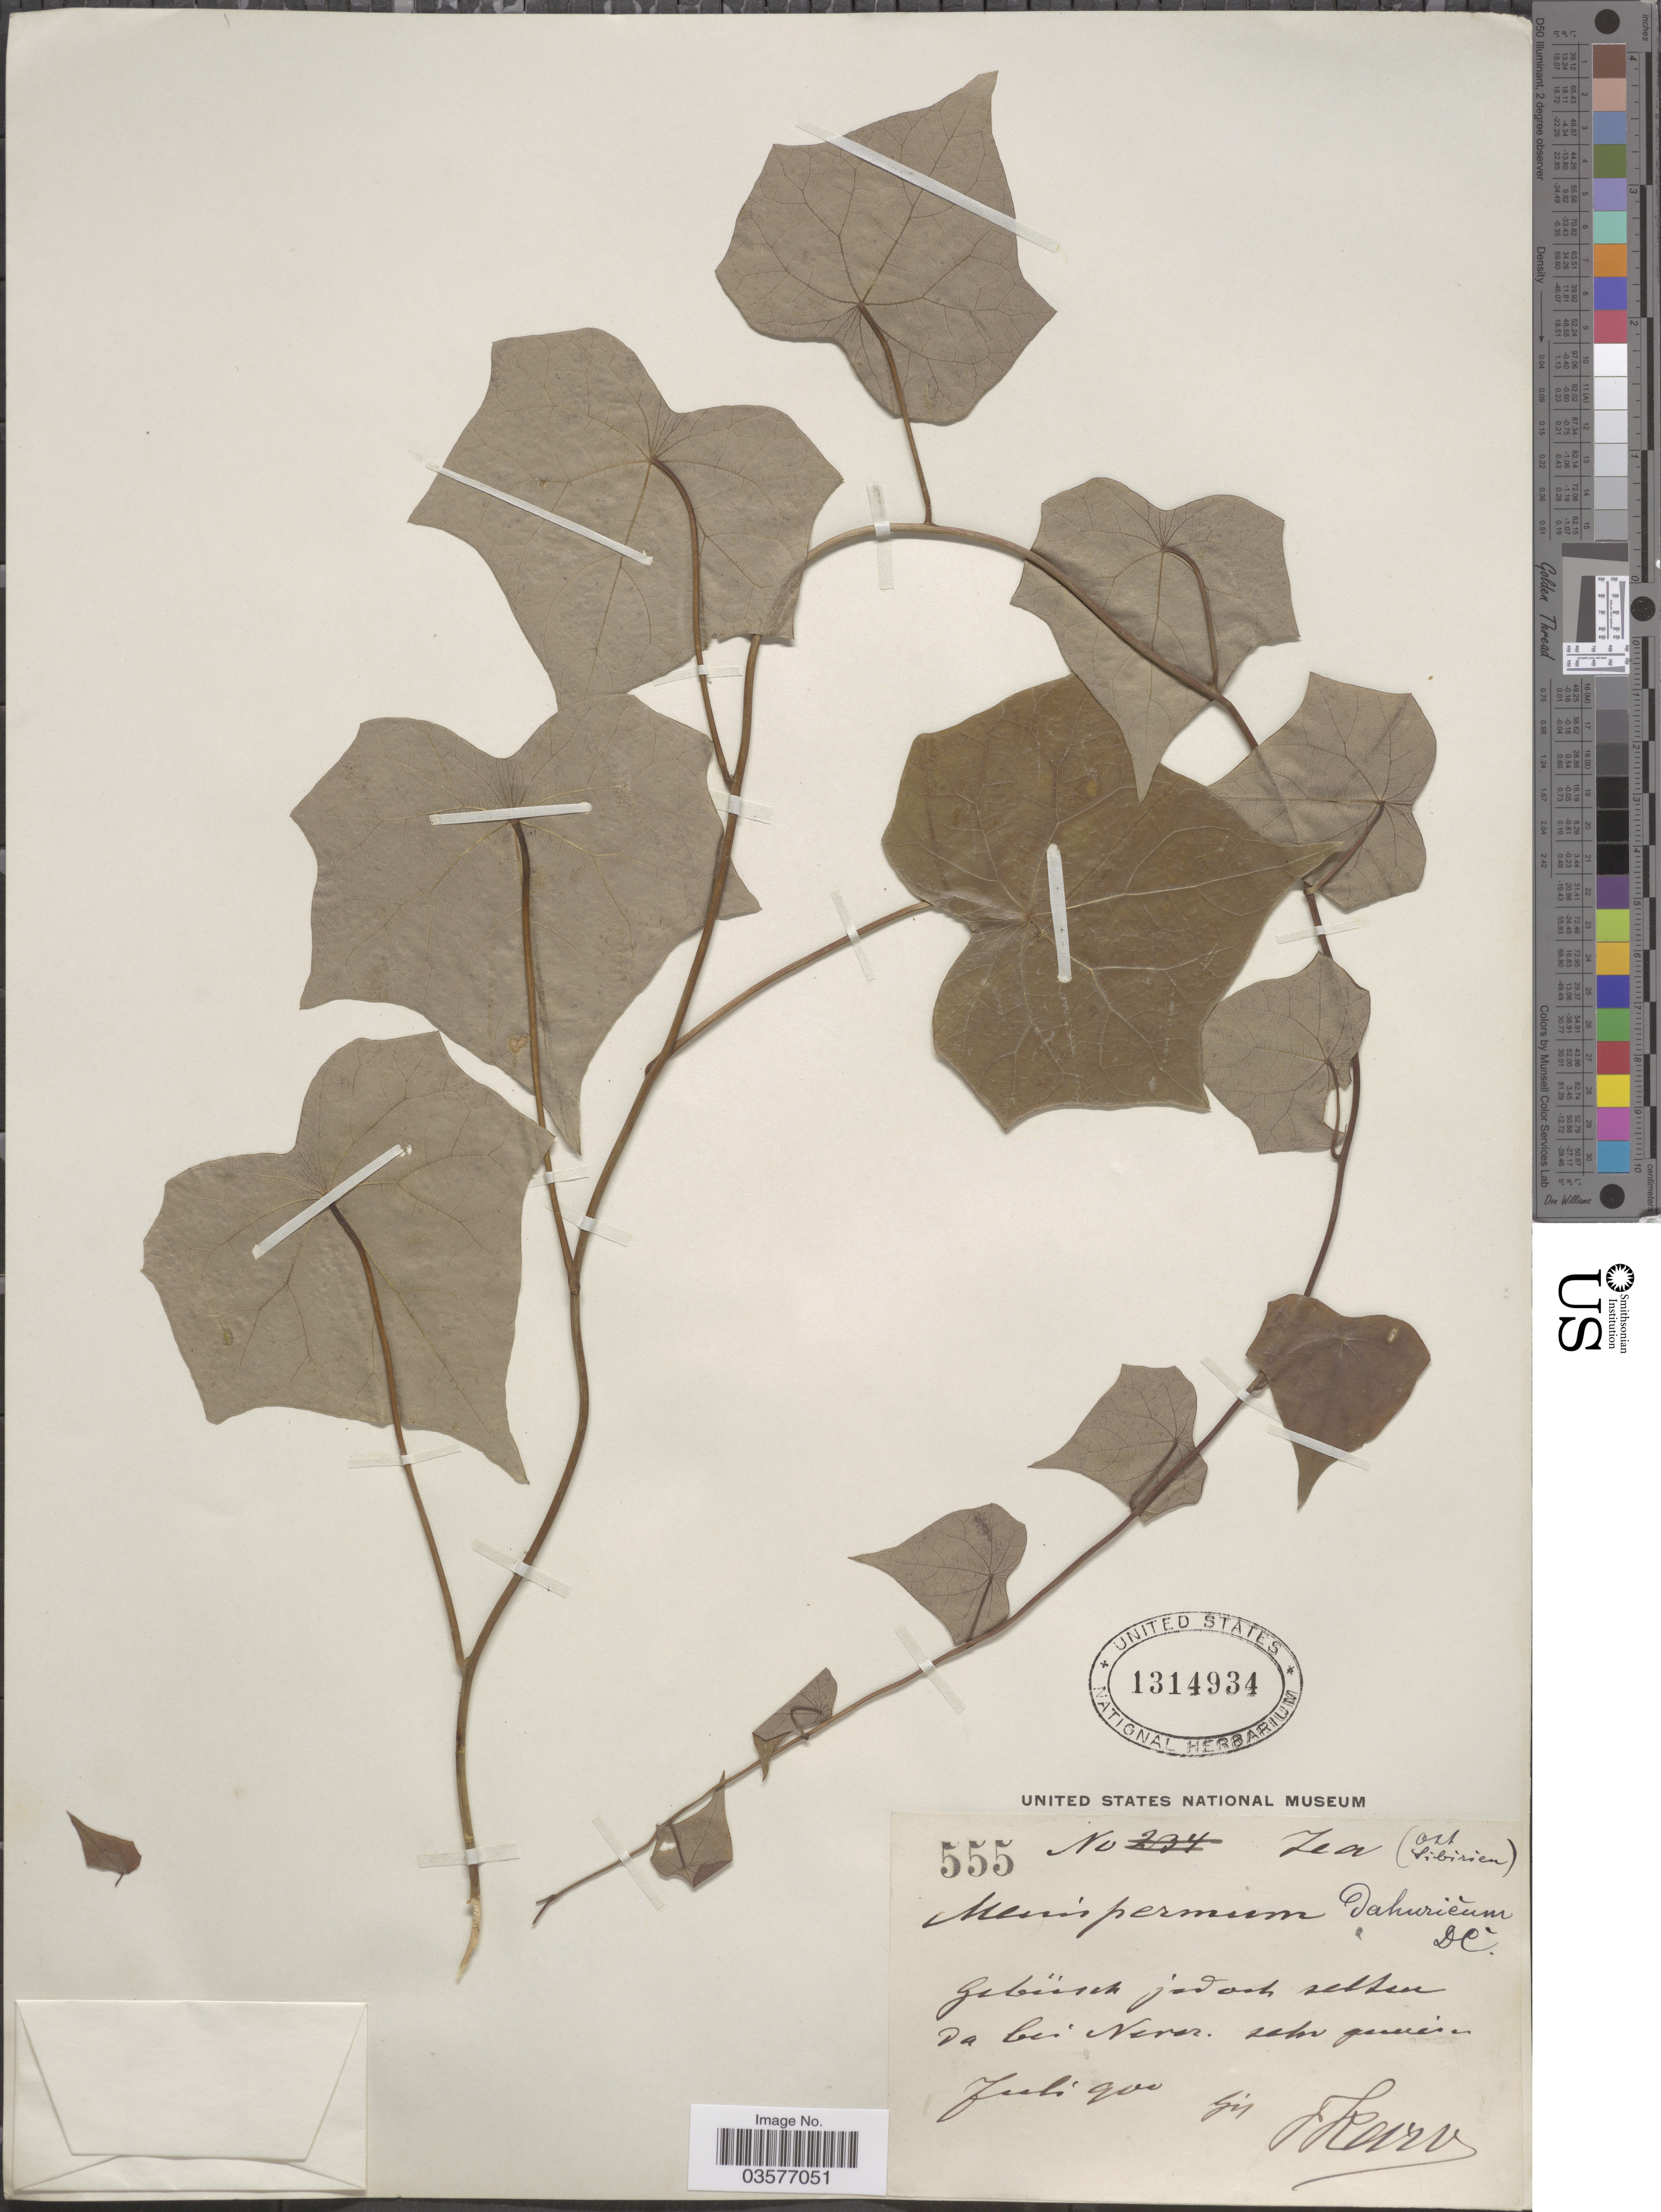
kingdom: Plantae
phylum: Tracheophyta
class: Magnoliopsida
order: Ranunculales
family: Menispermaceae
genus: Menispermum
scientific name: Menispermum dauricum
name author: DC.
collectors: F. Karo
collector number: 555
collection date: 1900-07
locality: Zea (Ost Sibirien). Gebüsch jedoch selten da bei Neror. [interpreted]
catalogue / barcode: US 1314934